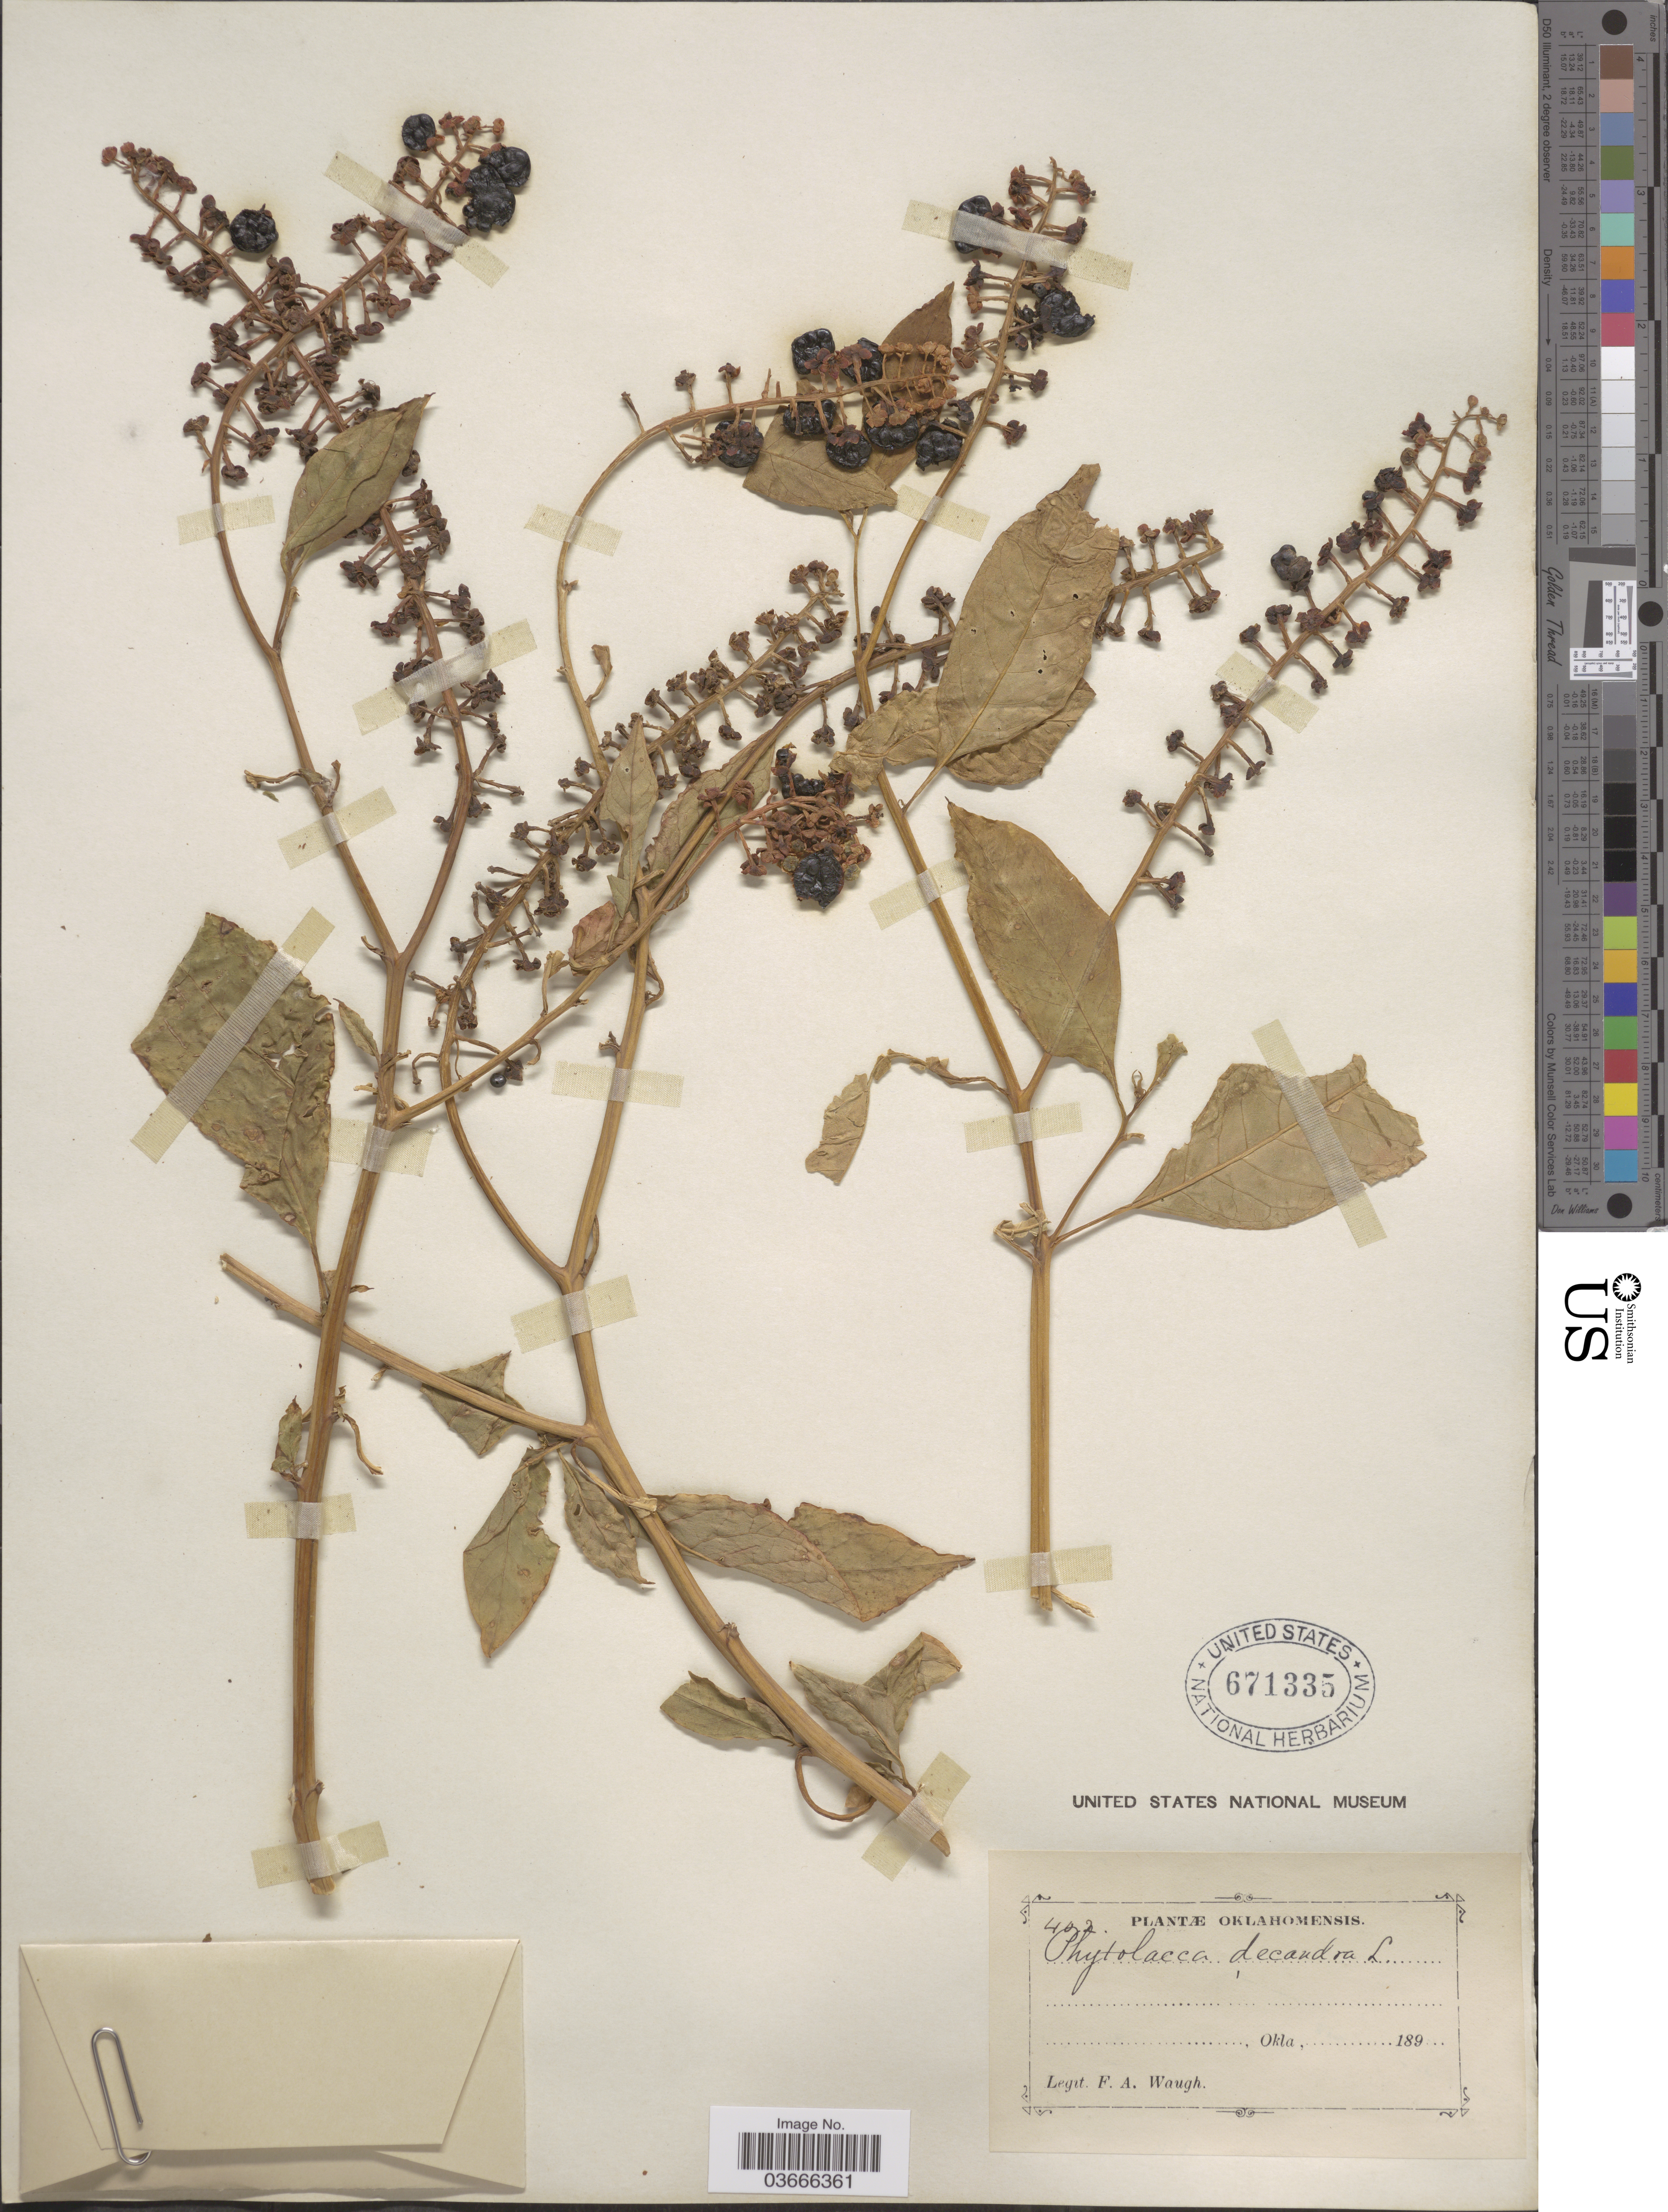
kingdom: Plantae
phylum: Tracheophyta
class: Magnoliopsida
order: Caryophyllales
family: Phytolaccaceae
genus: Phytolacca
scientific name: Phytolacca americana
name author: L.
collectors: F. Waugh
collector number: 402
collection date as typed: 189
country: United States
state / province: Oklahoma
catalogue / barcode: US 671335